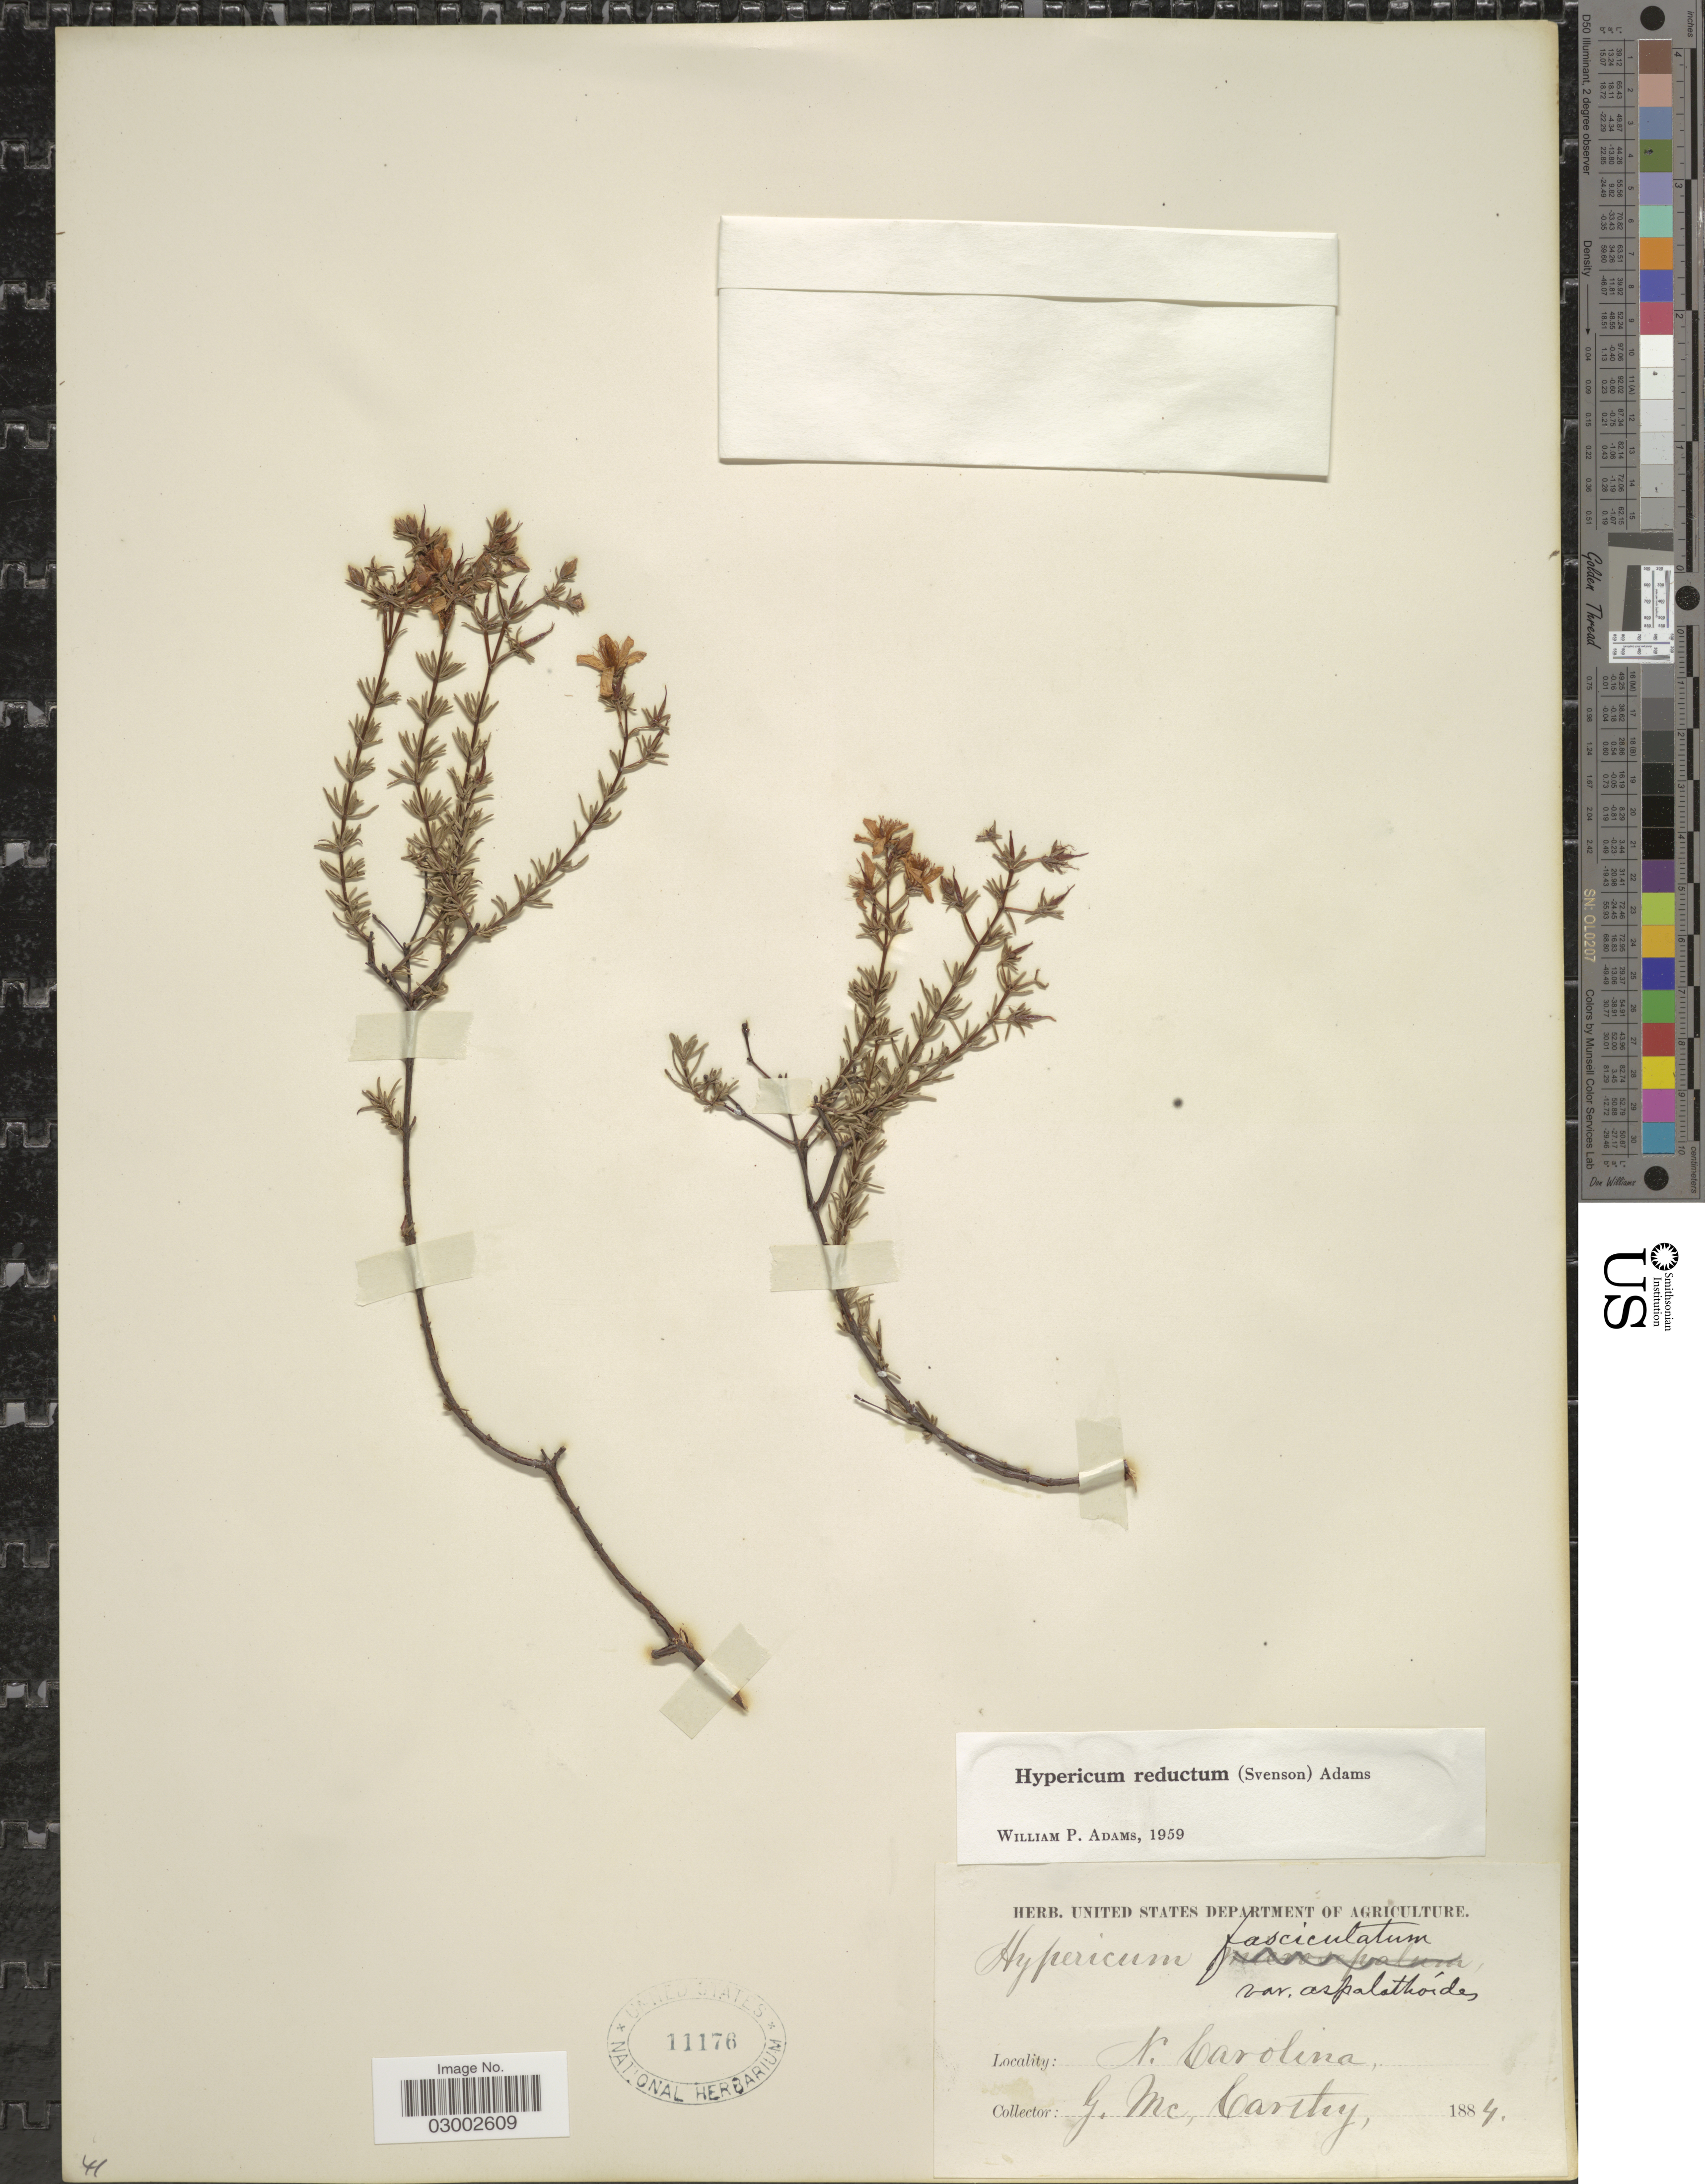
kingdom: Plantae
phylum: Tracheophyta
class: Magnoliopsida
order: Malpighiales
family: Hypericaceae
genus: Hypericum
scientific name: Hypericum tenuifolium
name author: Pursh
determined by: Strong, Mark T., (BOT), Smithsonian Institution - National Museum of Natural History (UNITED STATES)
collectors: G. McCarthy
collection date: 1884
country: United States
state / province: North Carolina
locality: N. Carolina.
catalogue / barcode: US 11176